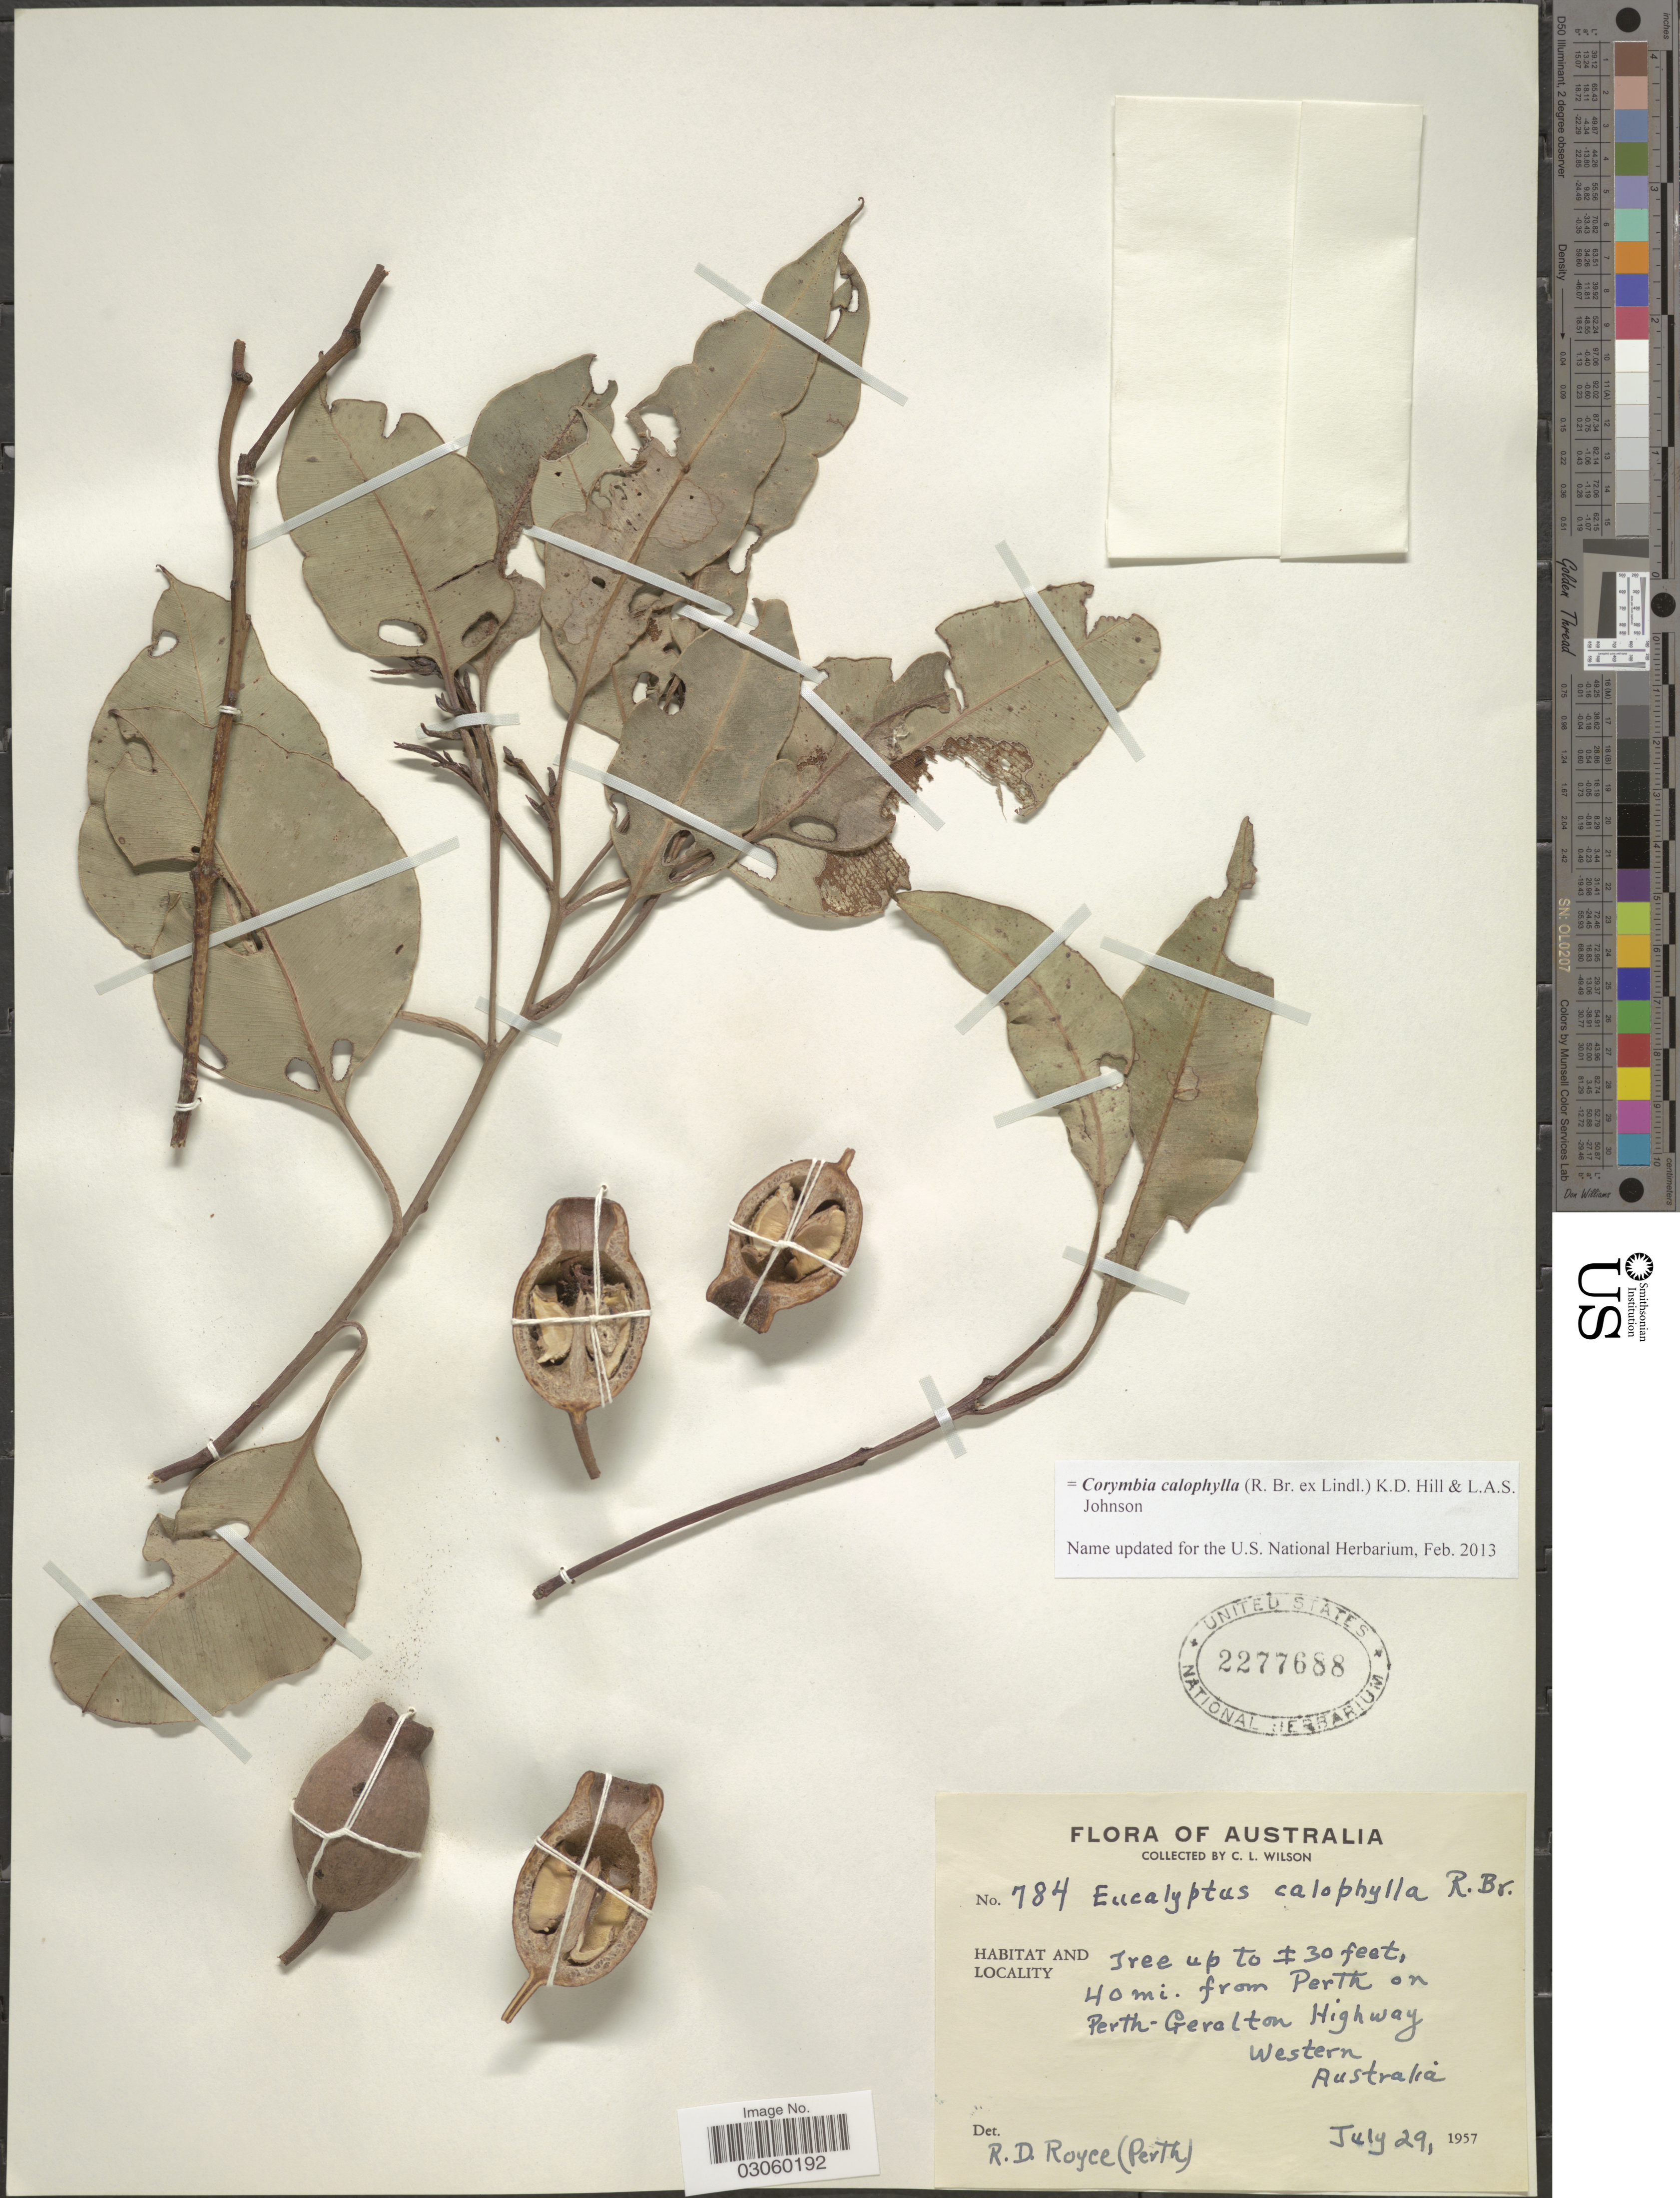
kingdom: Plantae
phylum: Tracheophyta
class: Magnoliopsida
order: Myrtales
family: Myrtaceae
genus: Corymbia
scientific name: Corymbia calophylla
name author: (Lindl.) K.D. Hill & L.A.S. Johnson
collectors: C. L. Wilson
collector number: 784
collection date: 1957-07-29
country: Australia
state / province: Western Australia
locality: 40 mi. from Perth on Perth-Geralton Highway.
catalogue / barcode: US 2277688